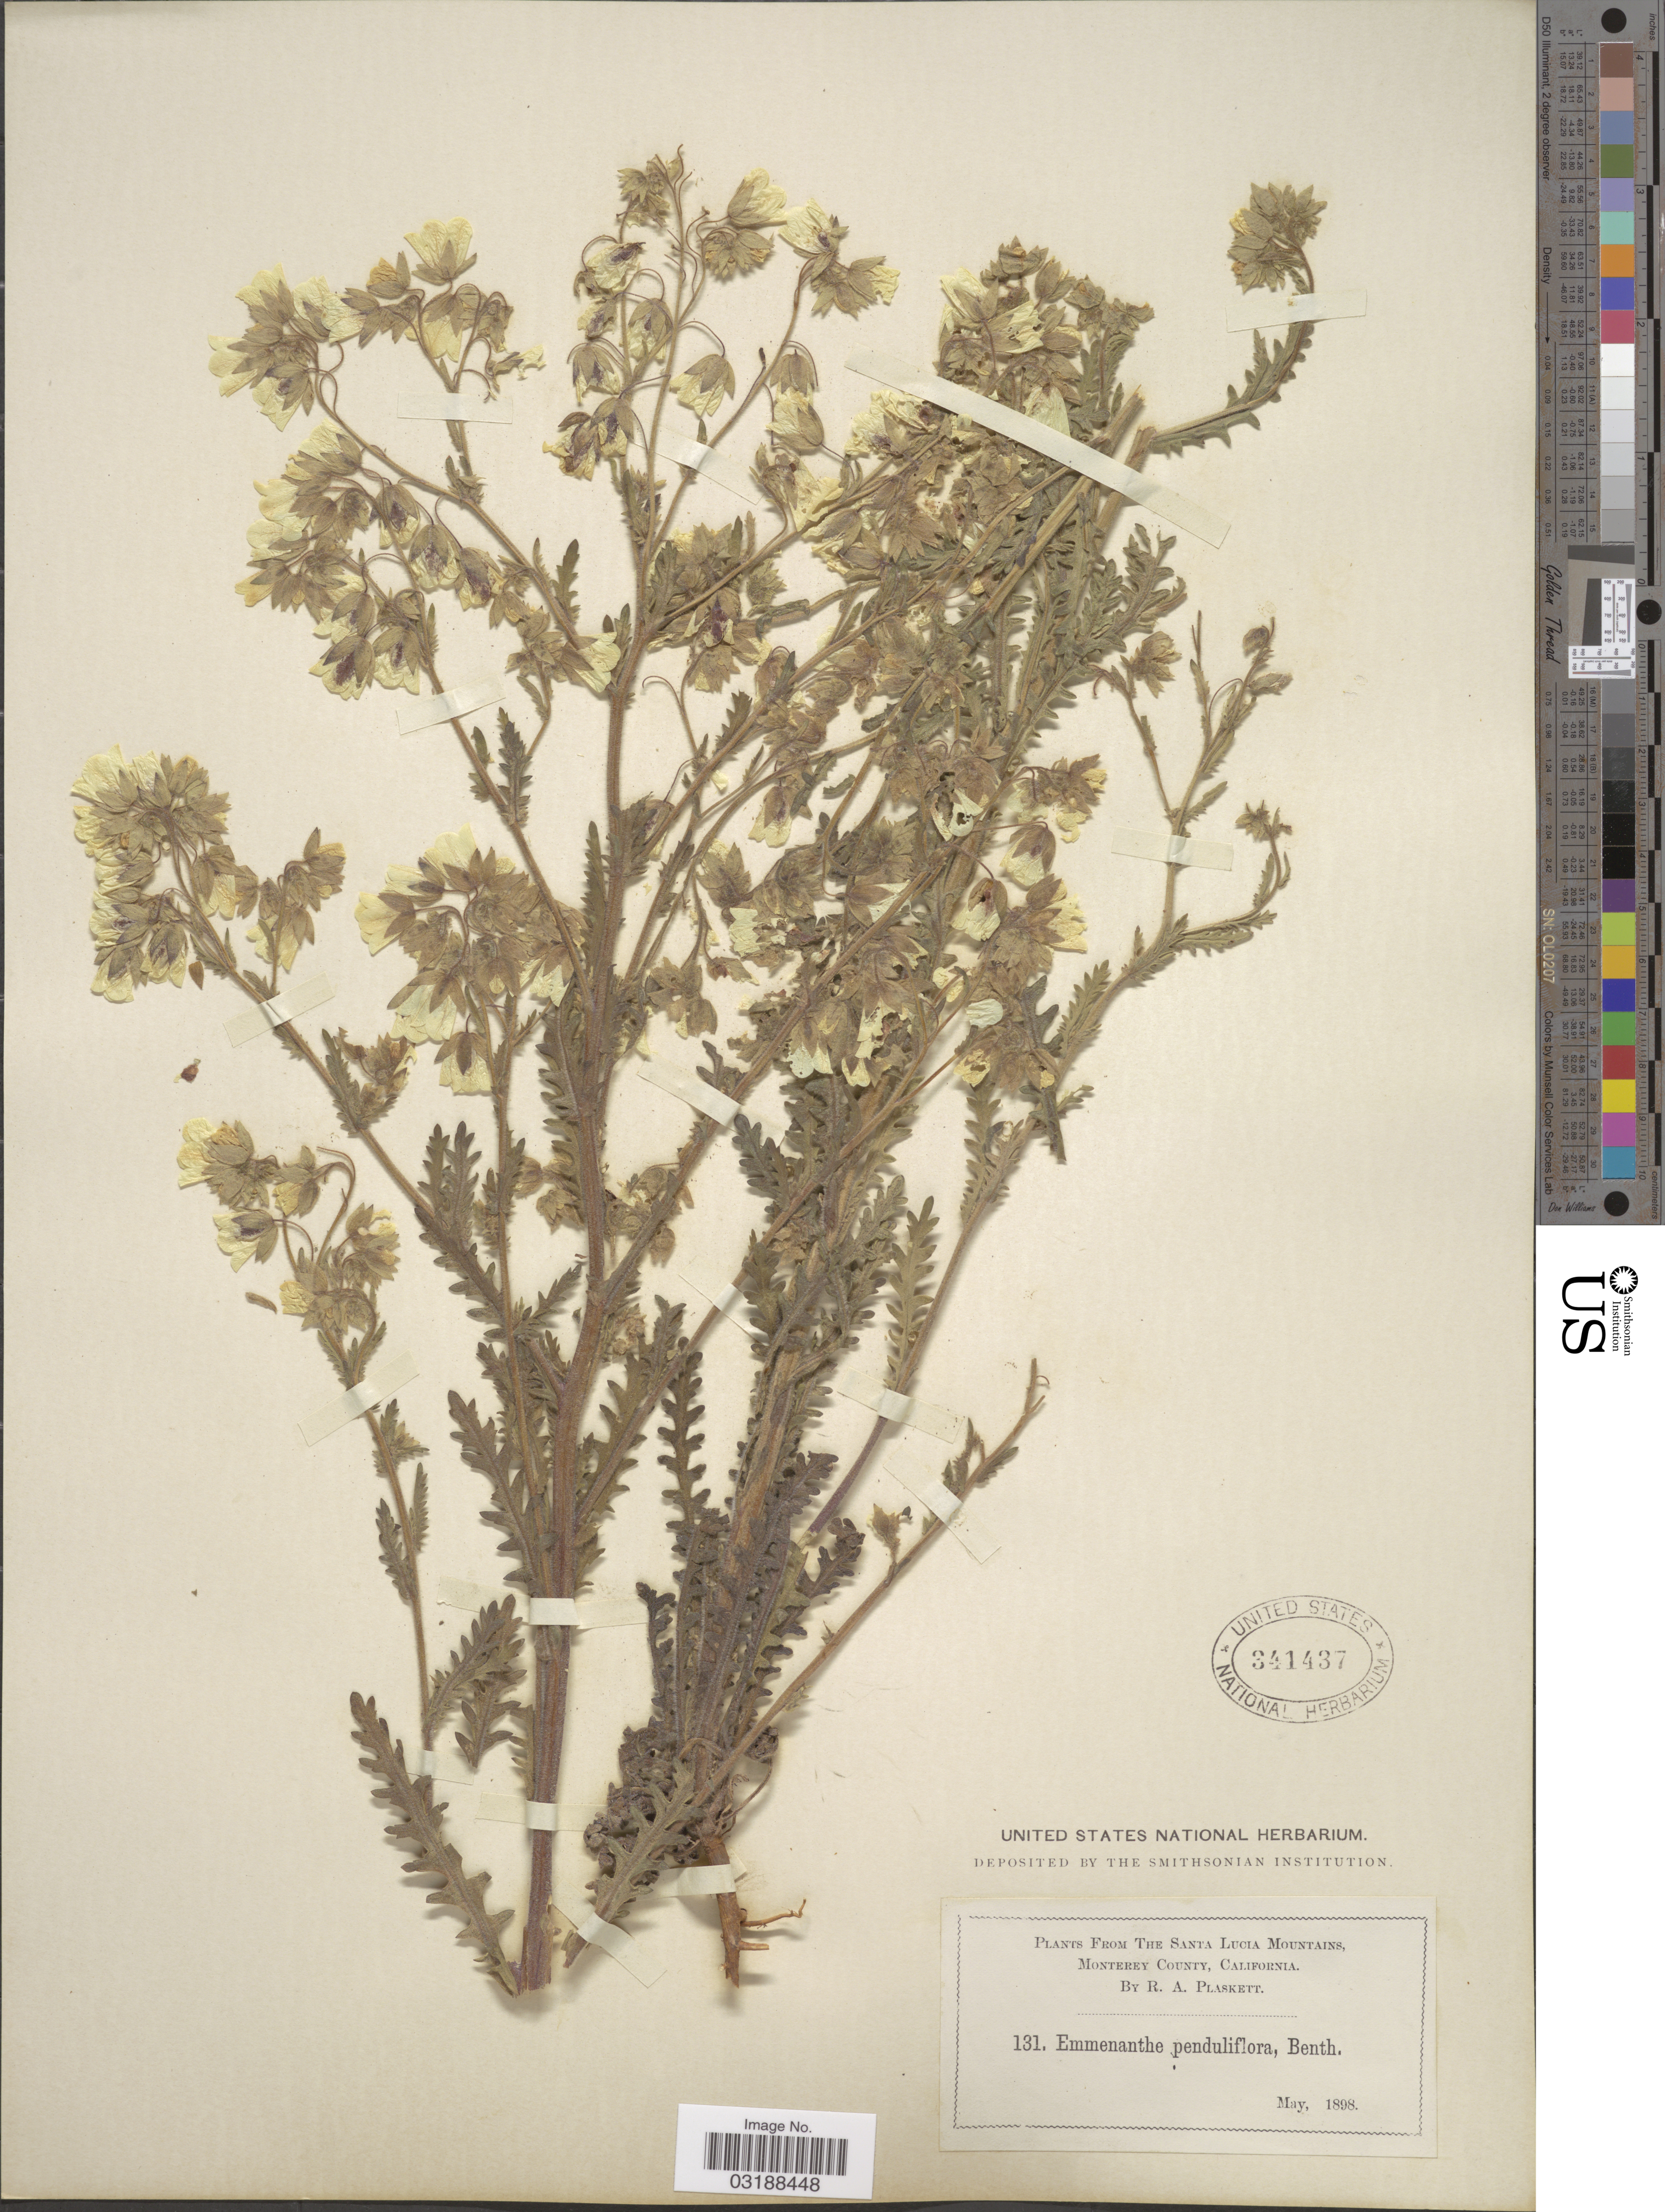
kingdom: Plantae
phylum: Tracheophyta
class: Magnoliopsida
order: Boraginales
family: Hydrophyllaceae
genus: Emmenanthe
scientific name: Emmenanthe penduliflora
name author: Benth.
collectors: R. Plaskett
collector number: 131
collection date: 1898-05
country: United States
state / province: Arizona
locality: Santa Lucia Mountains, Monterey County.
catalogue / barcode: US 341437